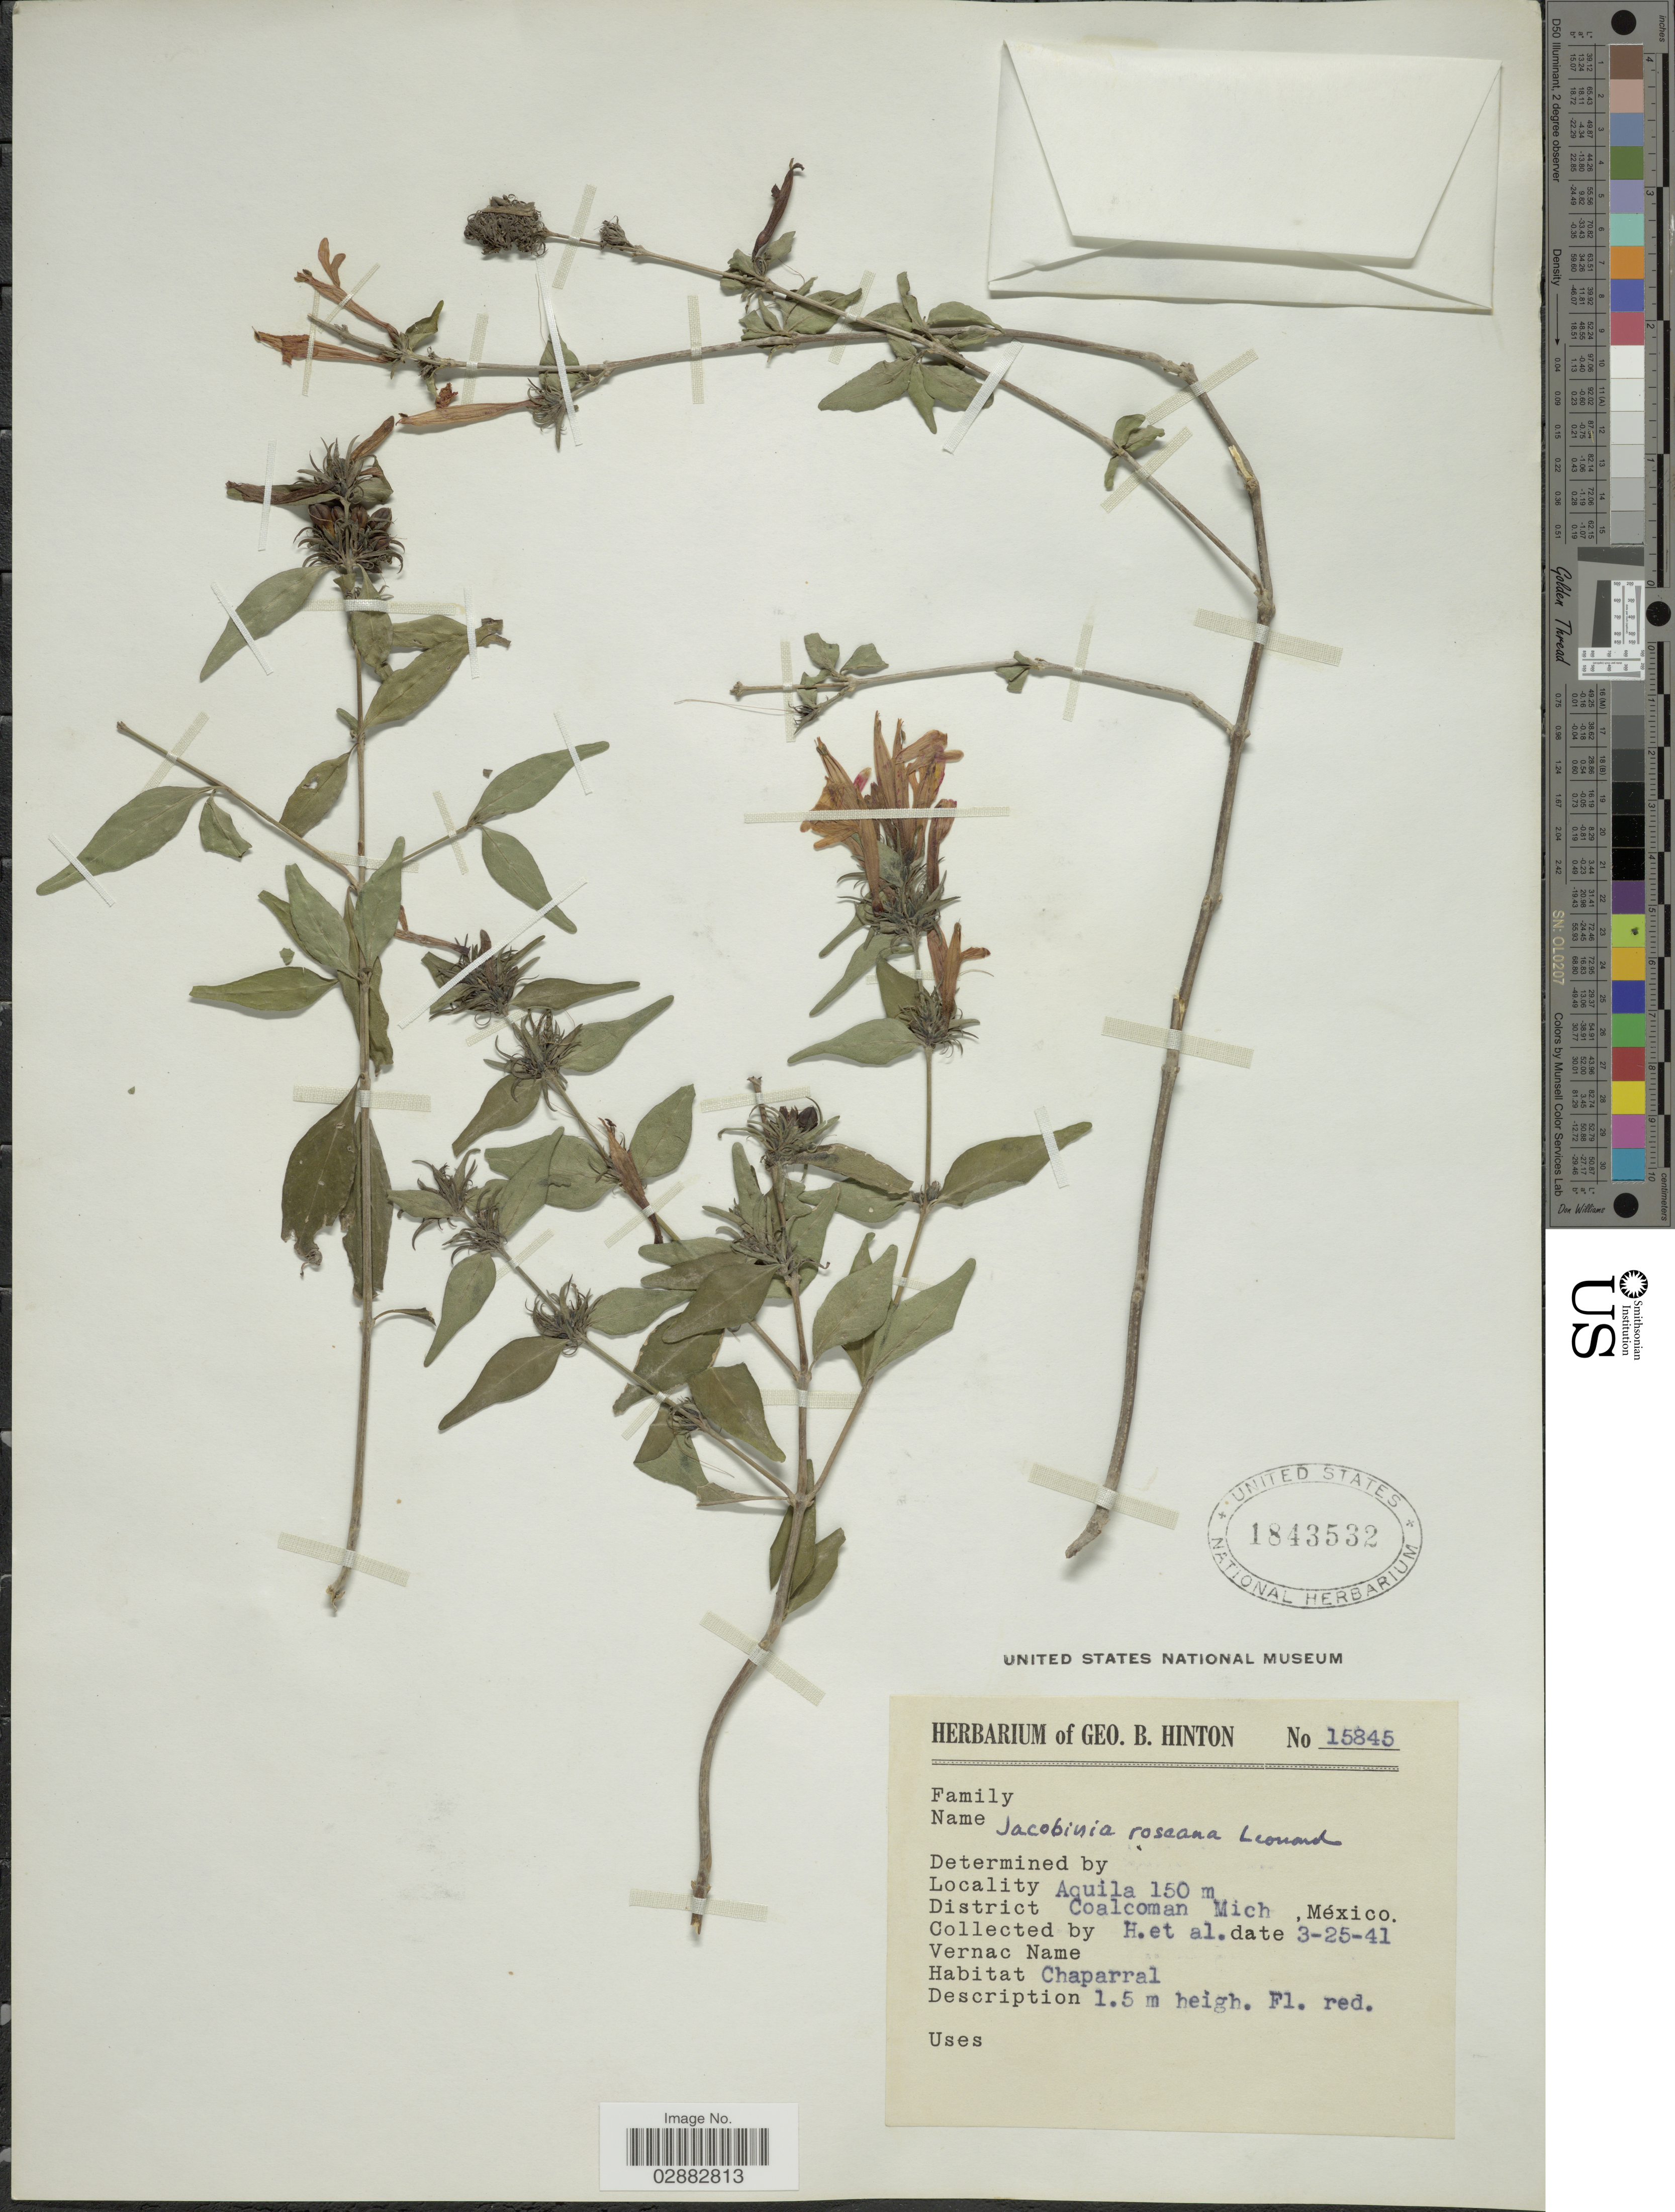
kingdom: Plantae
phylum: Tracheophyta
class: Magnoliopsida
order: Lamiales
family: Acanthaceae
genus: Jacobinia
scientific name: Jacobinia roseana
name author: Leonard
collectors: G. B. Hinton & et al.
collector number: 15845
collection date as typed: Transcribed d/m/y: 25/3/41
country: Mexico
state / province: Michoacán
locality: Aquila, District Coalcoman.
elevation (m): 150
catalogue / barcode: US 1843532